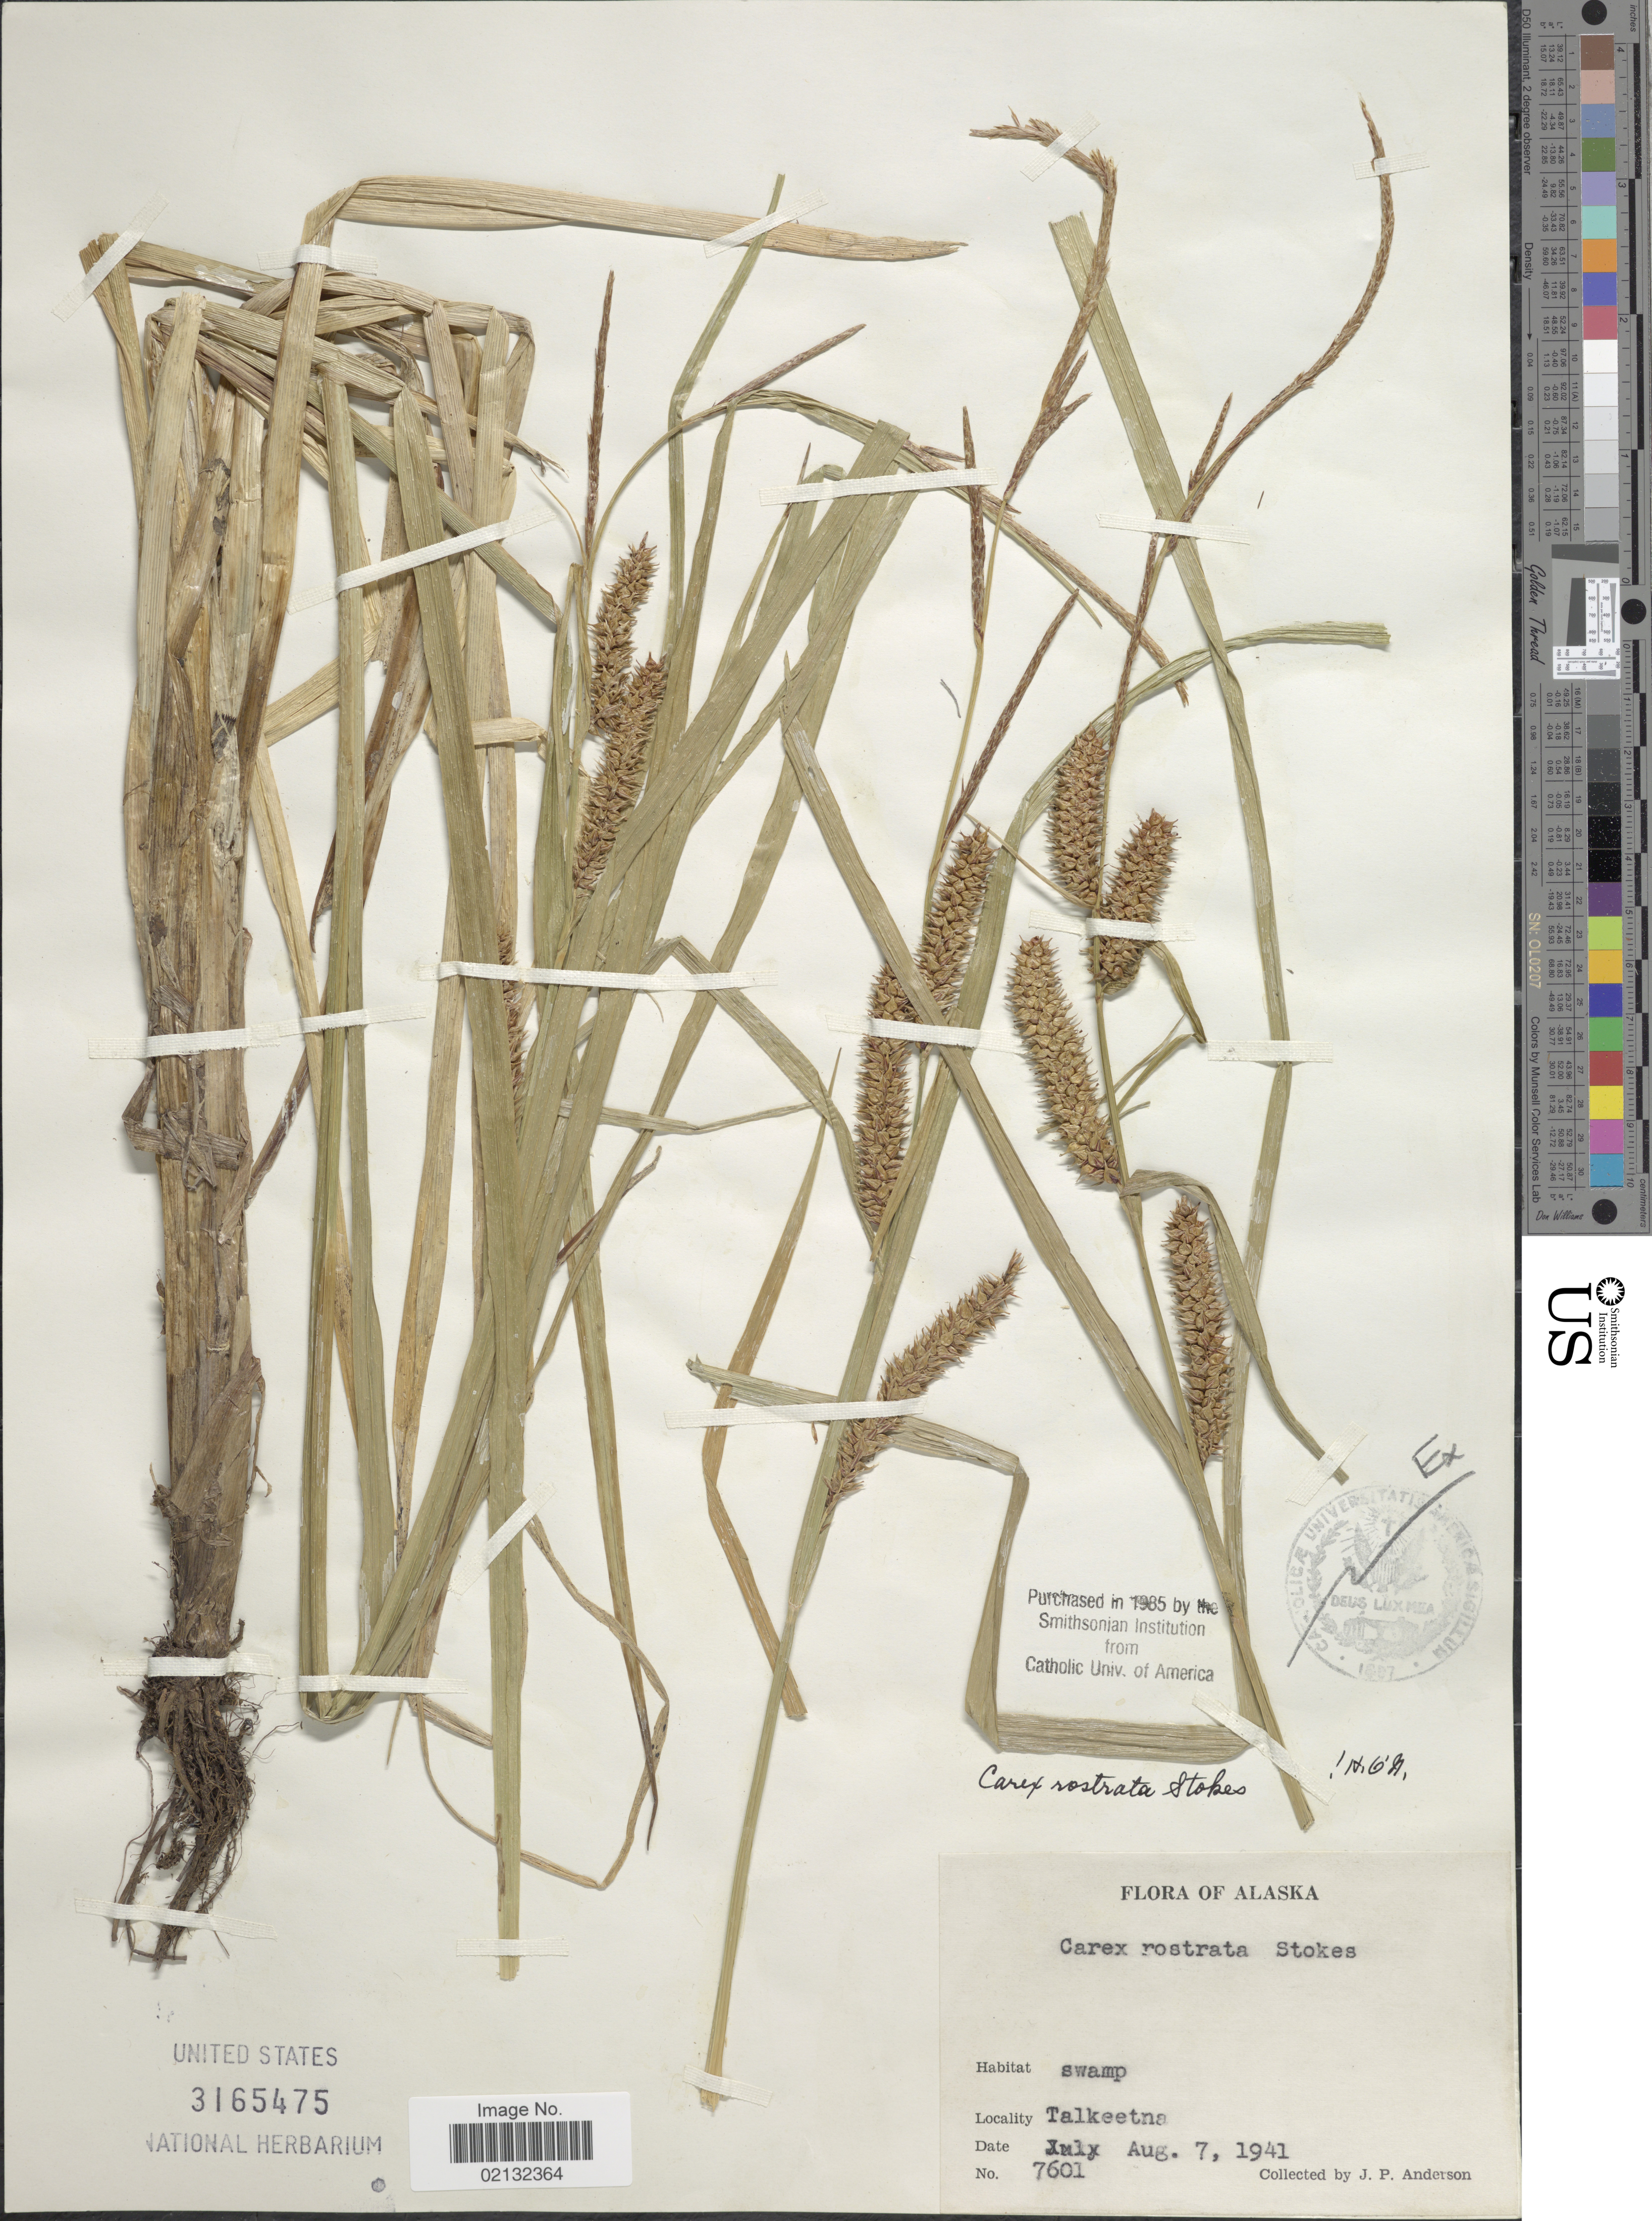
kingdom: Plantae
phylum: Tracheophyta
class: Liliopsida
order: Poales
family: Cyperaceae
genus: Carex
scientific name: Carex rostrata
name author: Stokes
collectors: J. P. Anderson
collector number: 7601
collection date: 1941-08-07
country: United States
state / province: Alaska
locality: Swamp, Talkeetna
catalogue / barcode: US 3165475